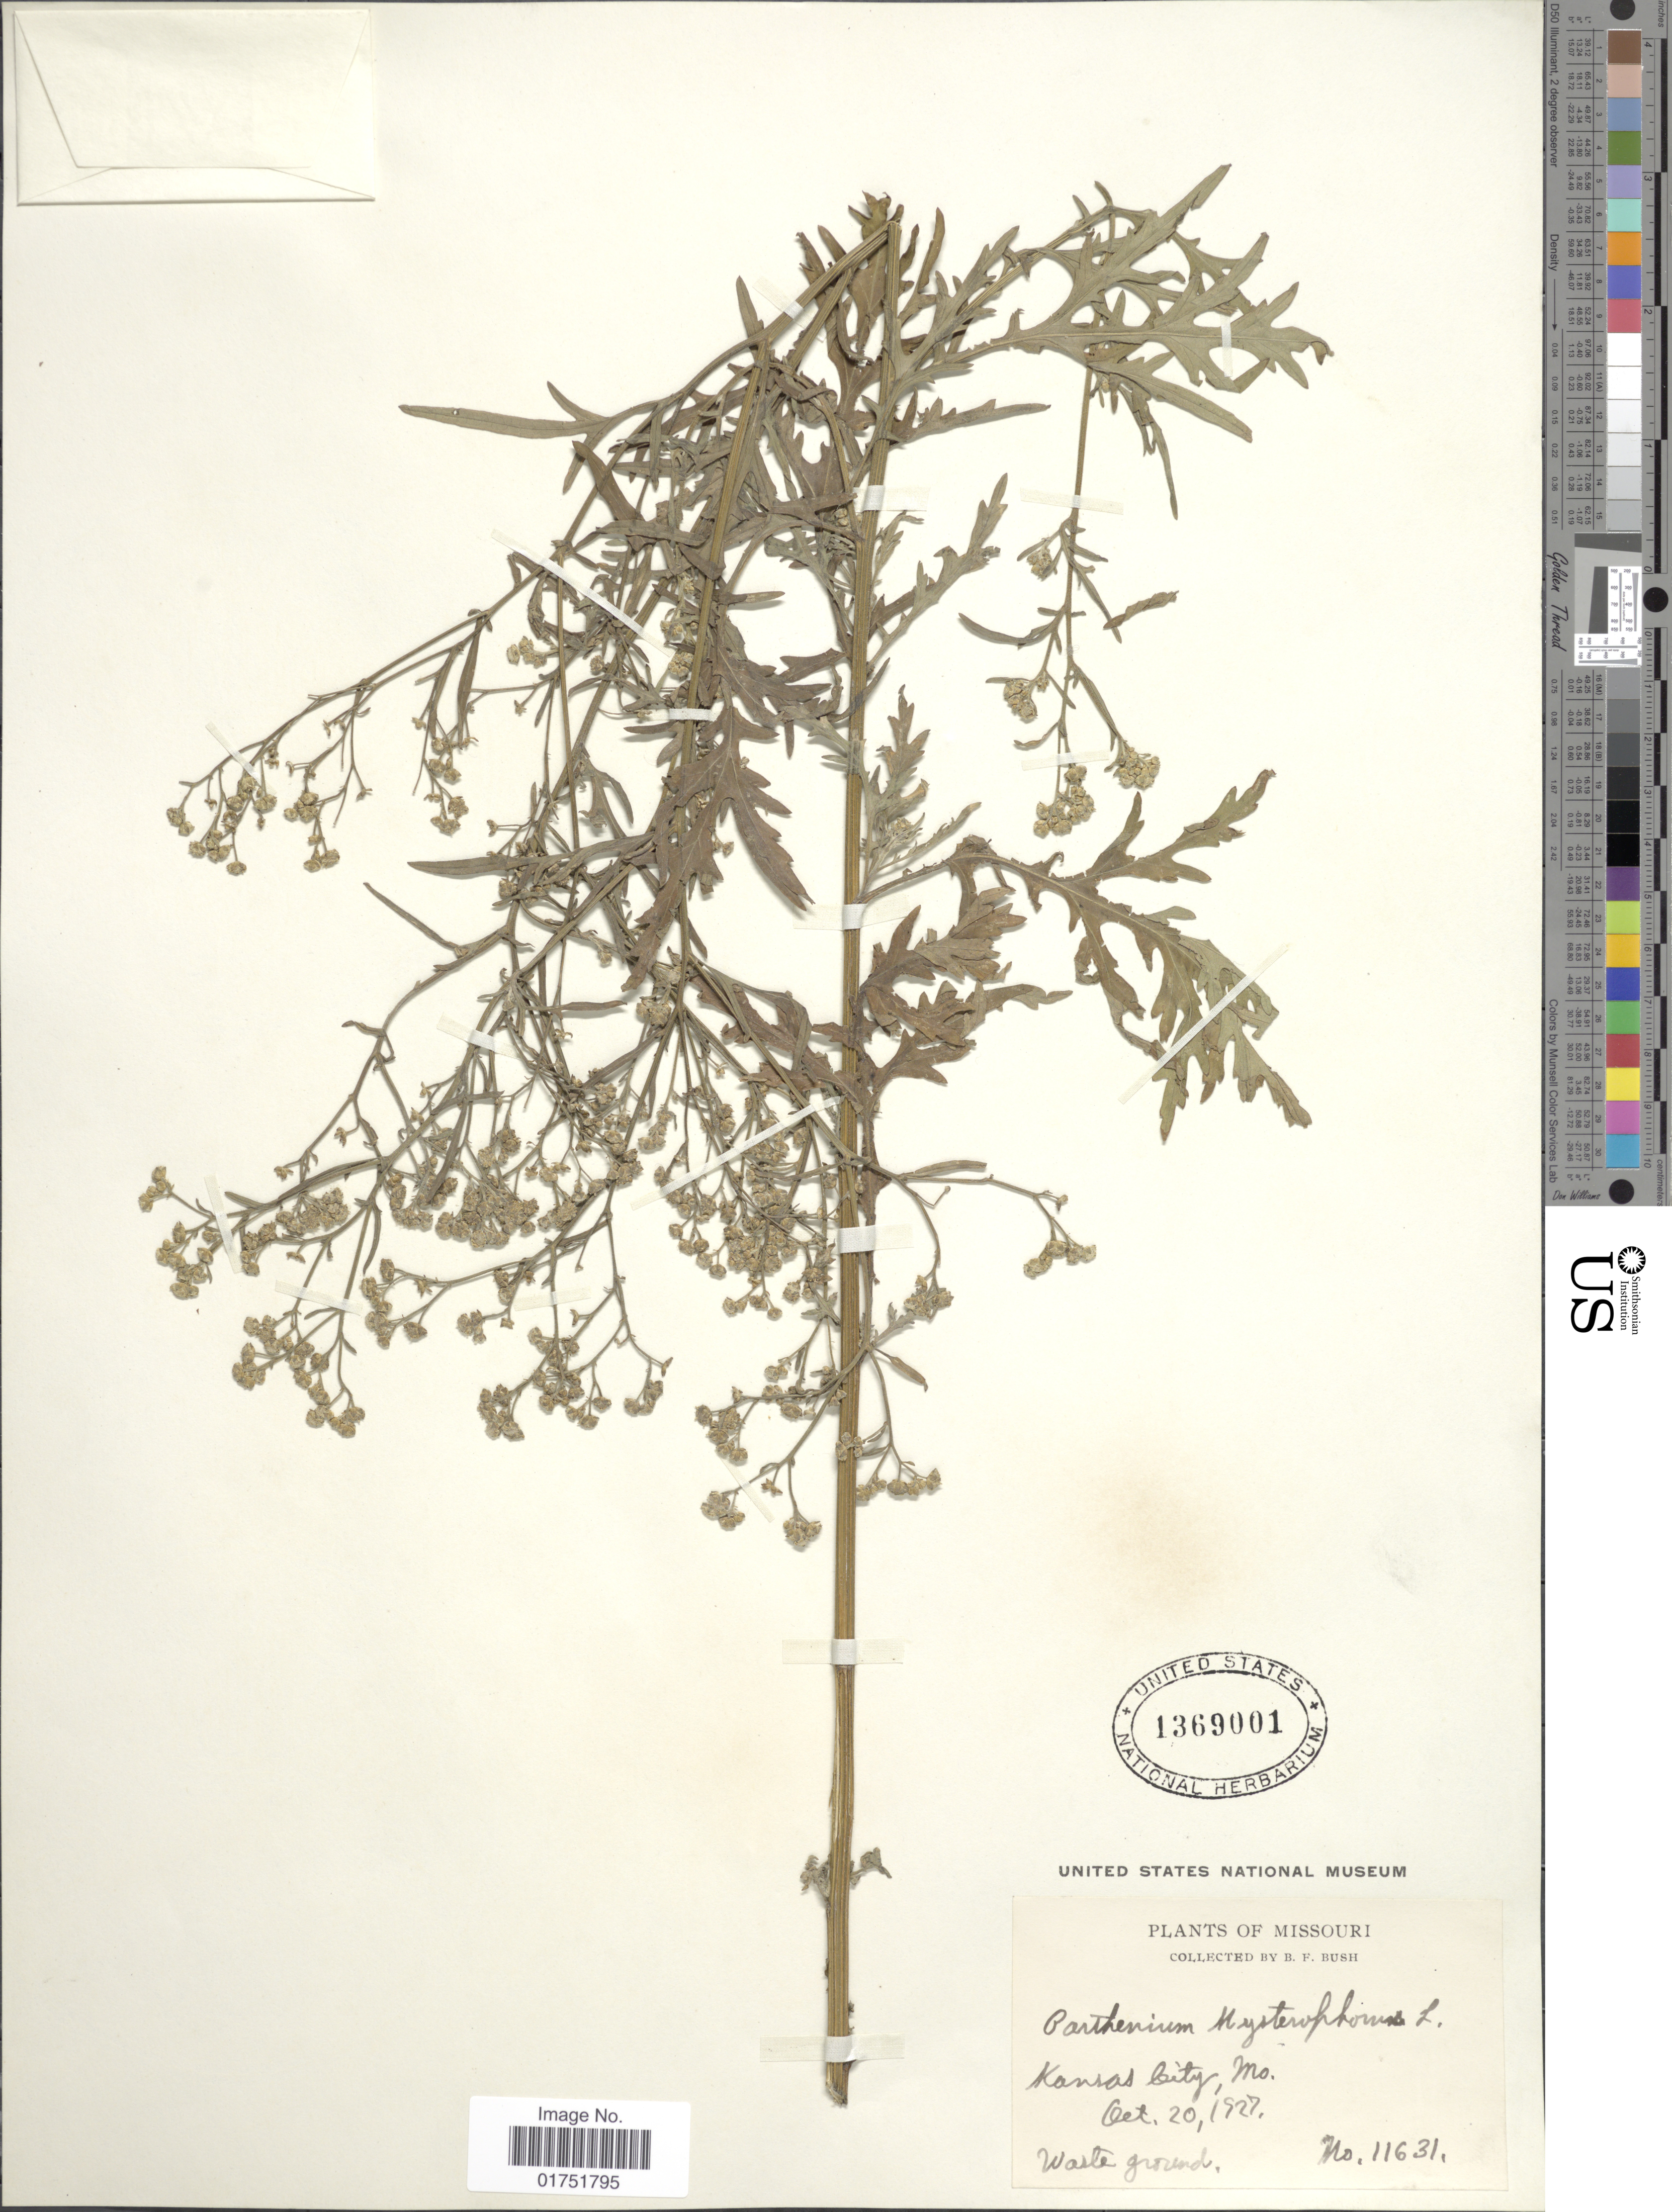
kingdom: Plantae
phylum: Tracheophyta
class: Magnoliopsida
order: Asterales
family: Asteraceae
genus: Parthenium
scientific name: Parthenium hysterophorus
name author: L.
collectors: B. F. Bush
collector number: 11631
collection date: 1927-10-20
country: United States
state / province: Missouri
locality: Kansas City, Mo.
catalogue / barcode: US 1369001